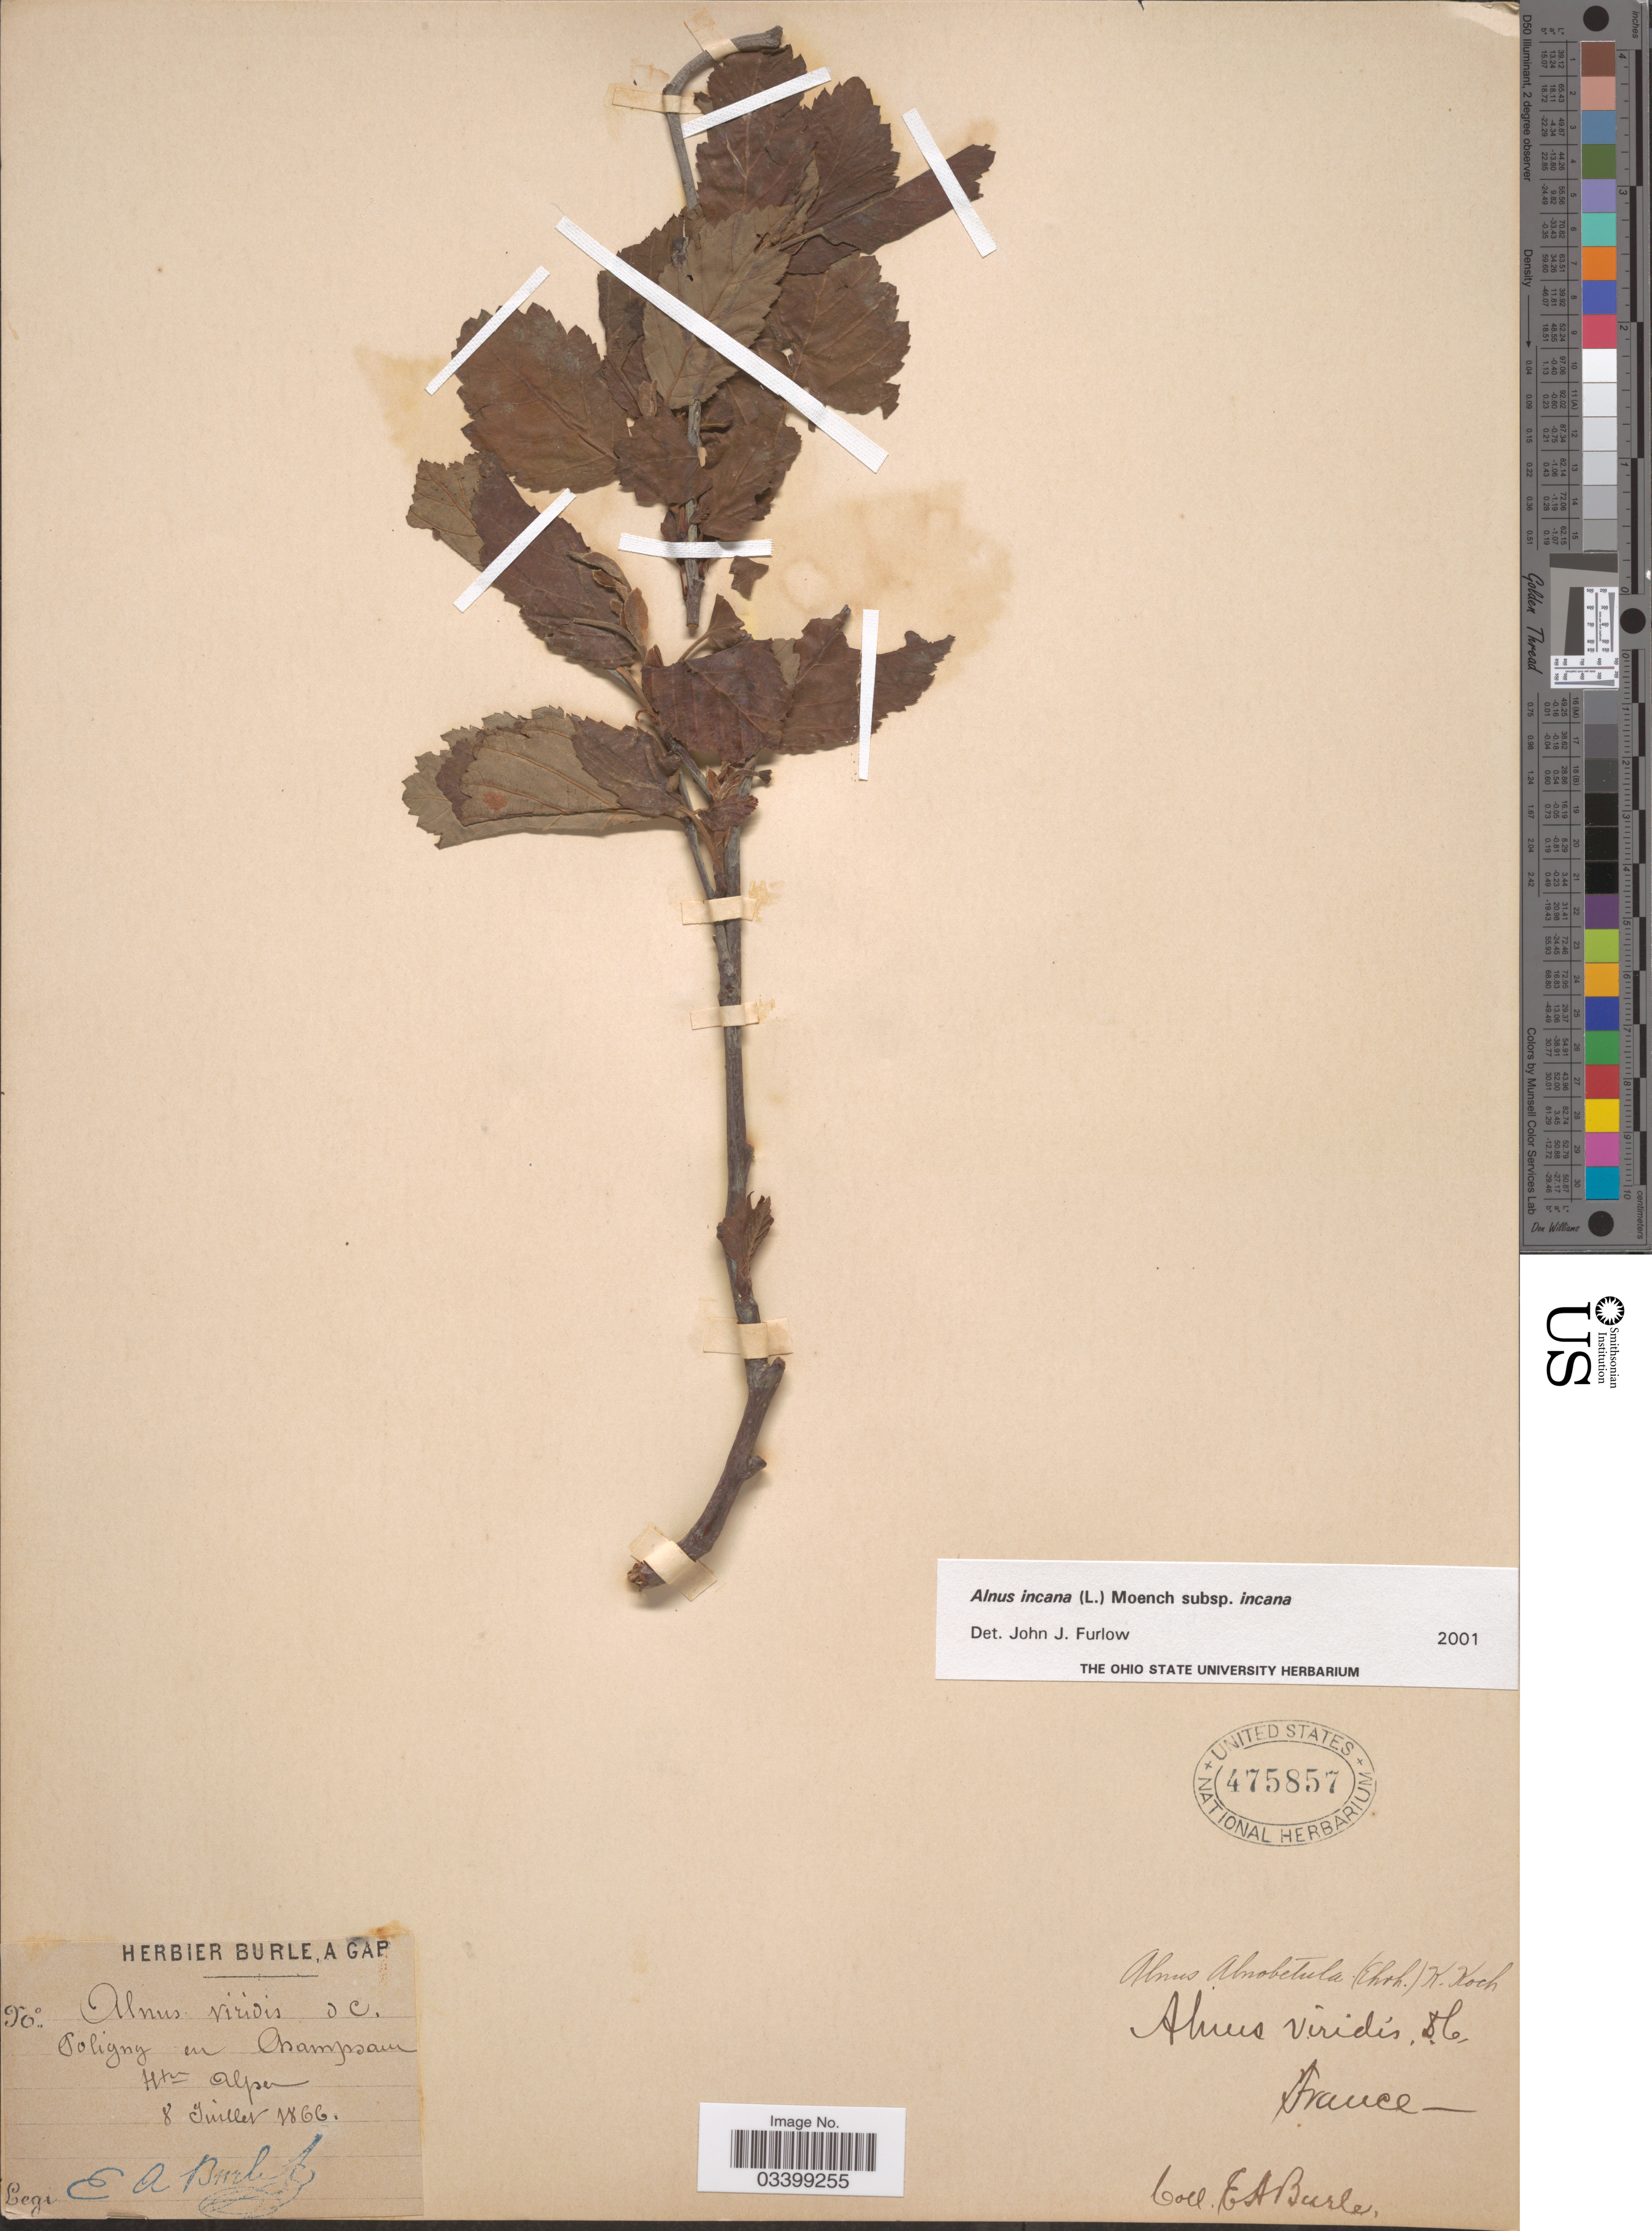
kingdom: Plantae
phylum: Tracheophyta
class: Magnoliopsida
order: Fagales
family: Betulaceae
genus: Alnus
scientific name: Alnus incana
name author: (L.) Moench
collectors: E. Burle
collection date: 1866-07-08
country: France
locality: Poligny en Champsaur Htes. Alpes.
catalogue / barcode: US 475857